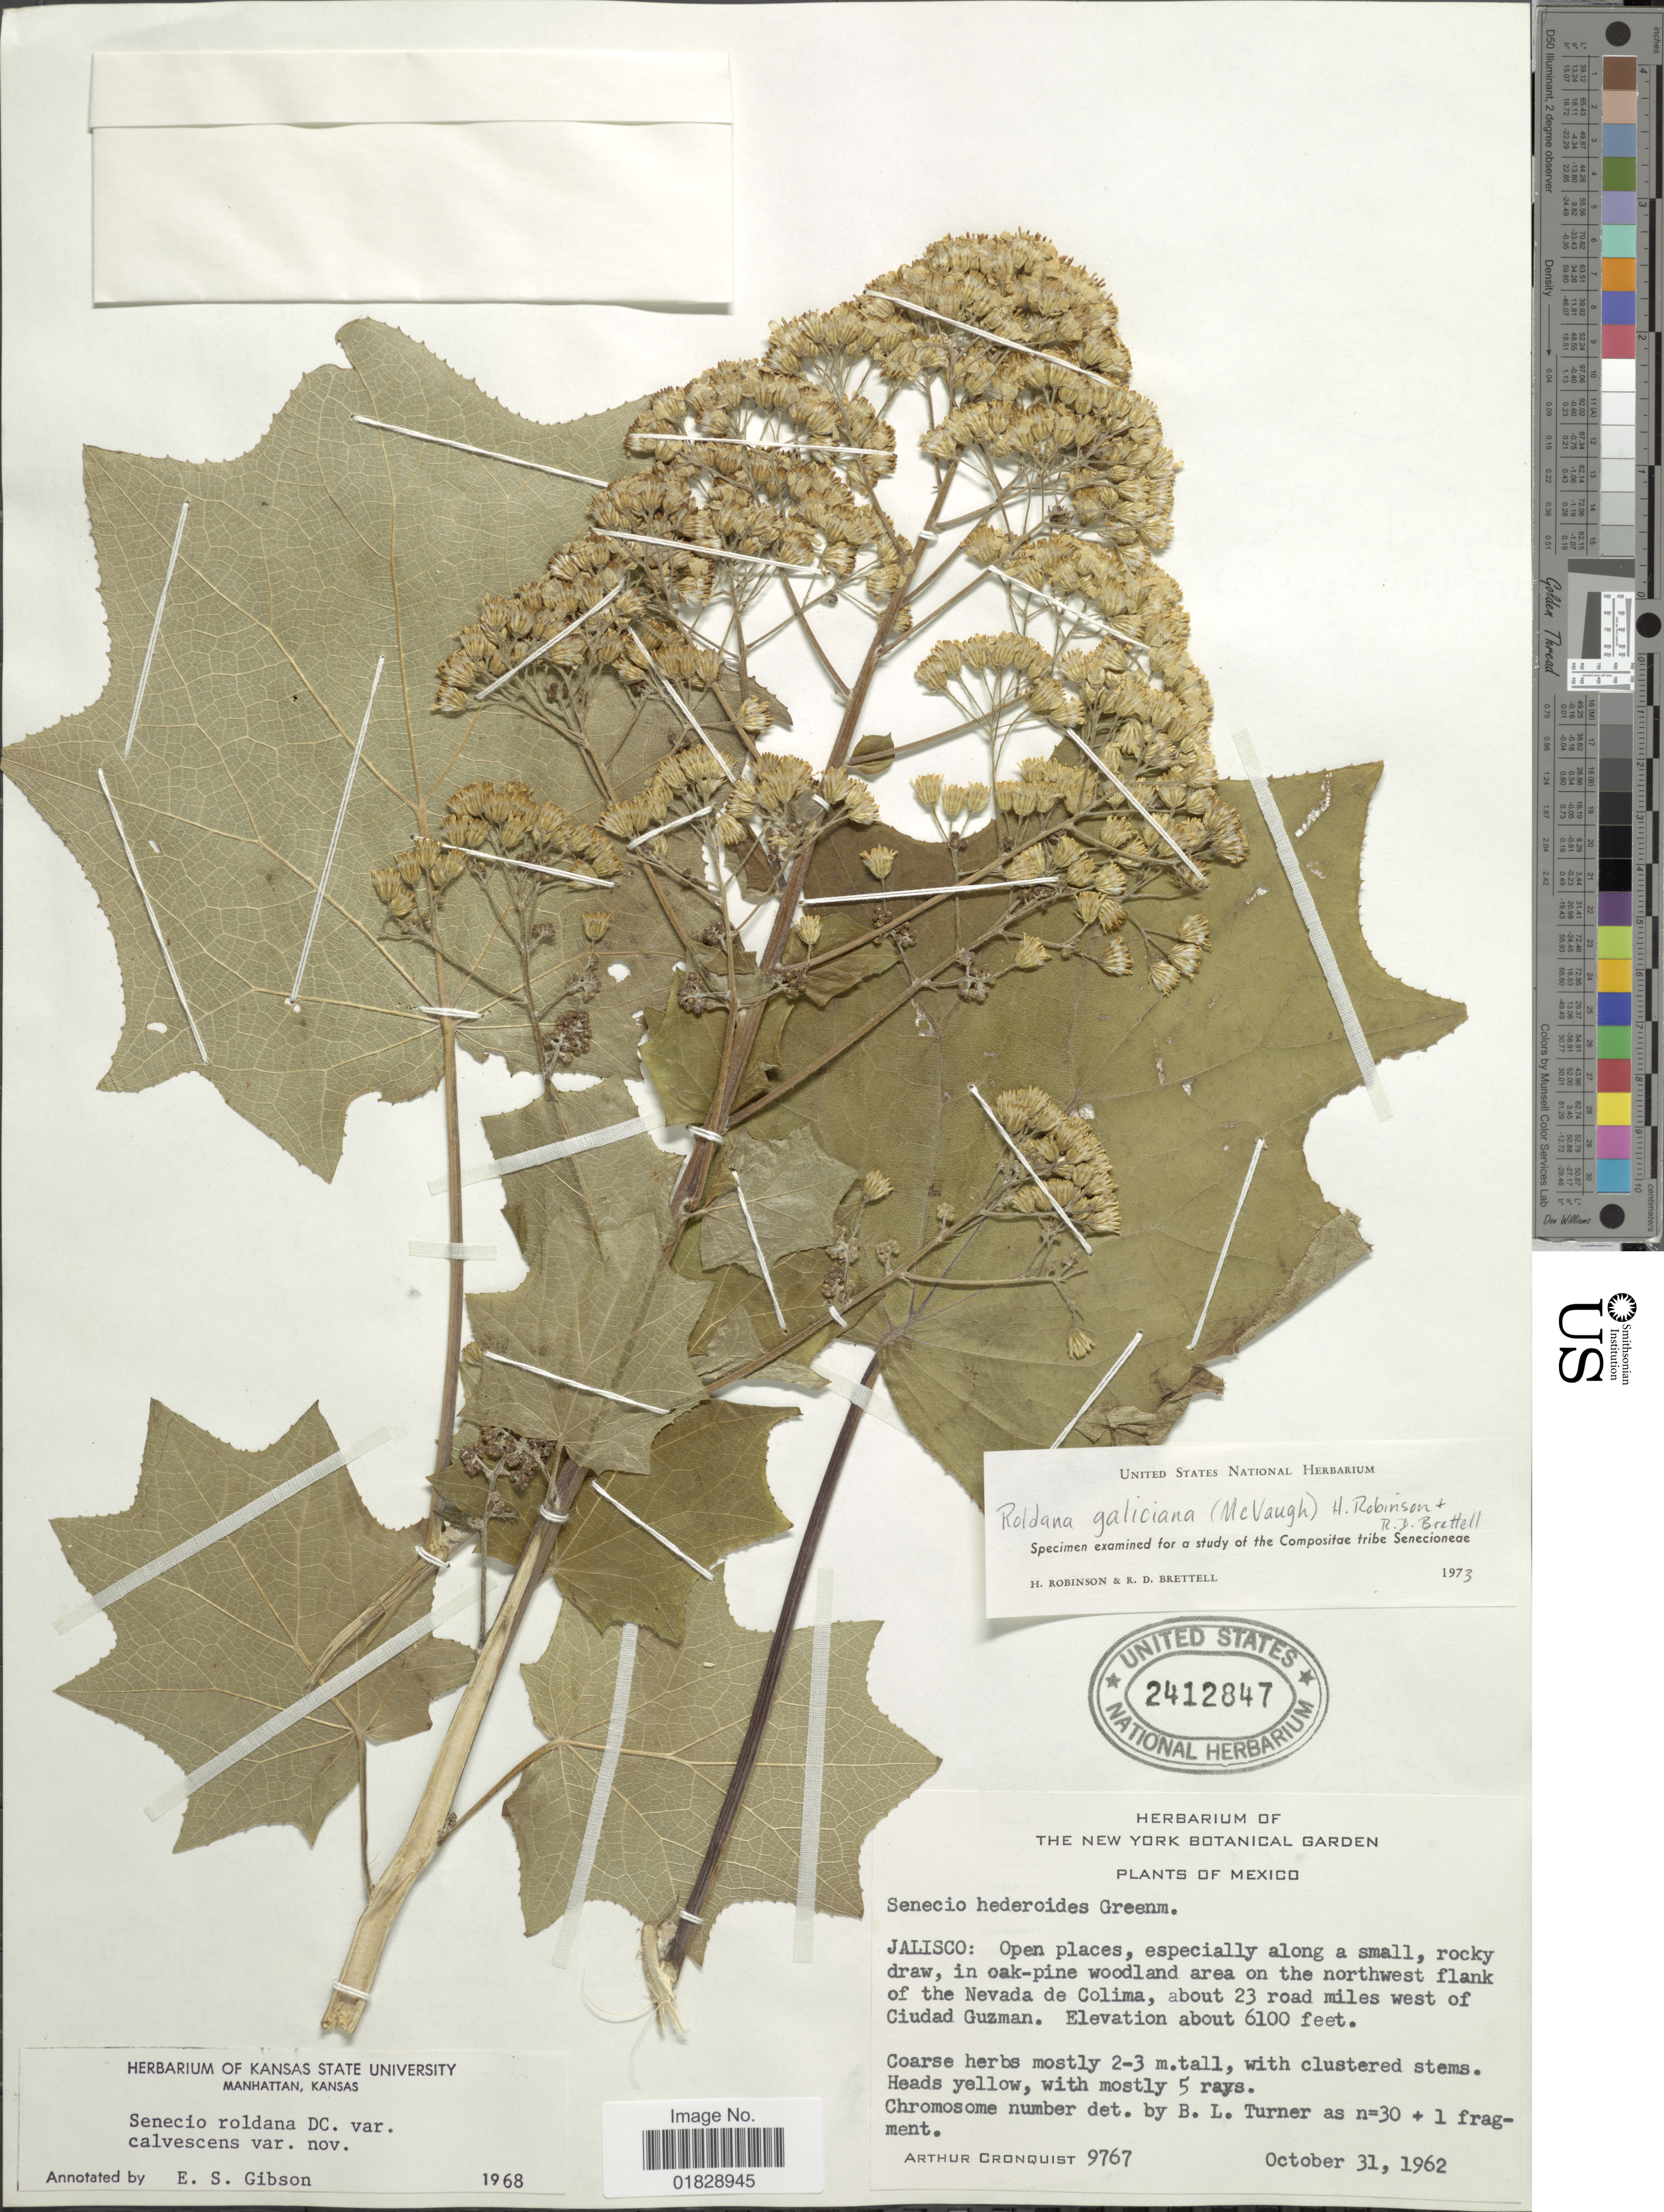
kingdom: Plantae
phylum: Tracheophyta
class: Magnoliopsida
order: Asterales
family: Asteraceae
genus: Roldana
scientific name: Roldana galiciana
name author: (McVaugh) H. Rob. & Brettell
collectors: A. J. Cronquist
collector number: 9767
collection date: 1962-10-31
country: Mexico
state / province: Jalisco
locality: Jalisco: Open places, especially along a small, rocky draw, in oak-pine woodland area on the northwest flank of the Nevada de Colima, about 23 road miles west of Ciudad Guzman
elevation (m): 1859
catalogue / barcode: US 2412847